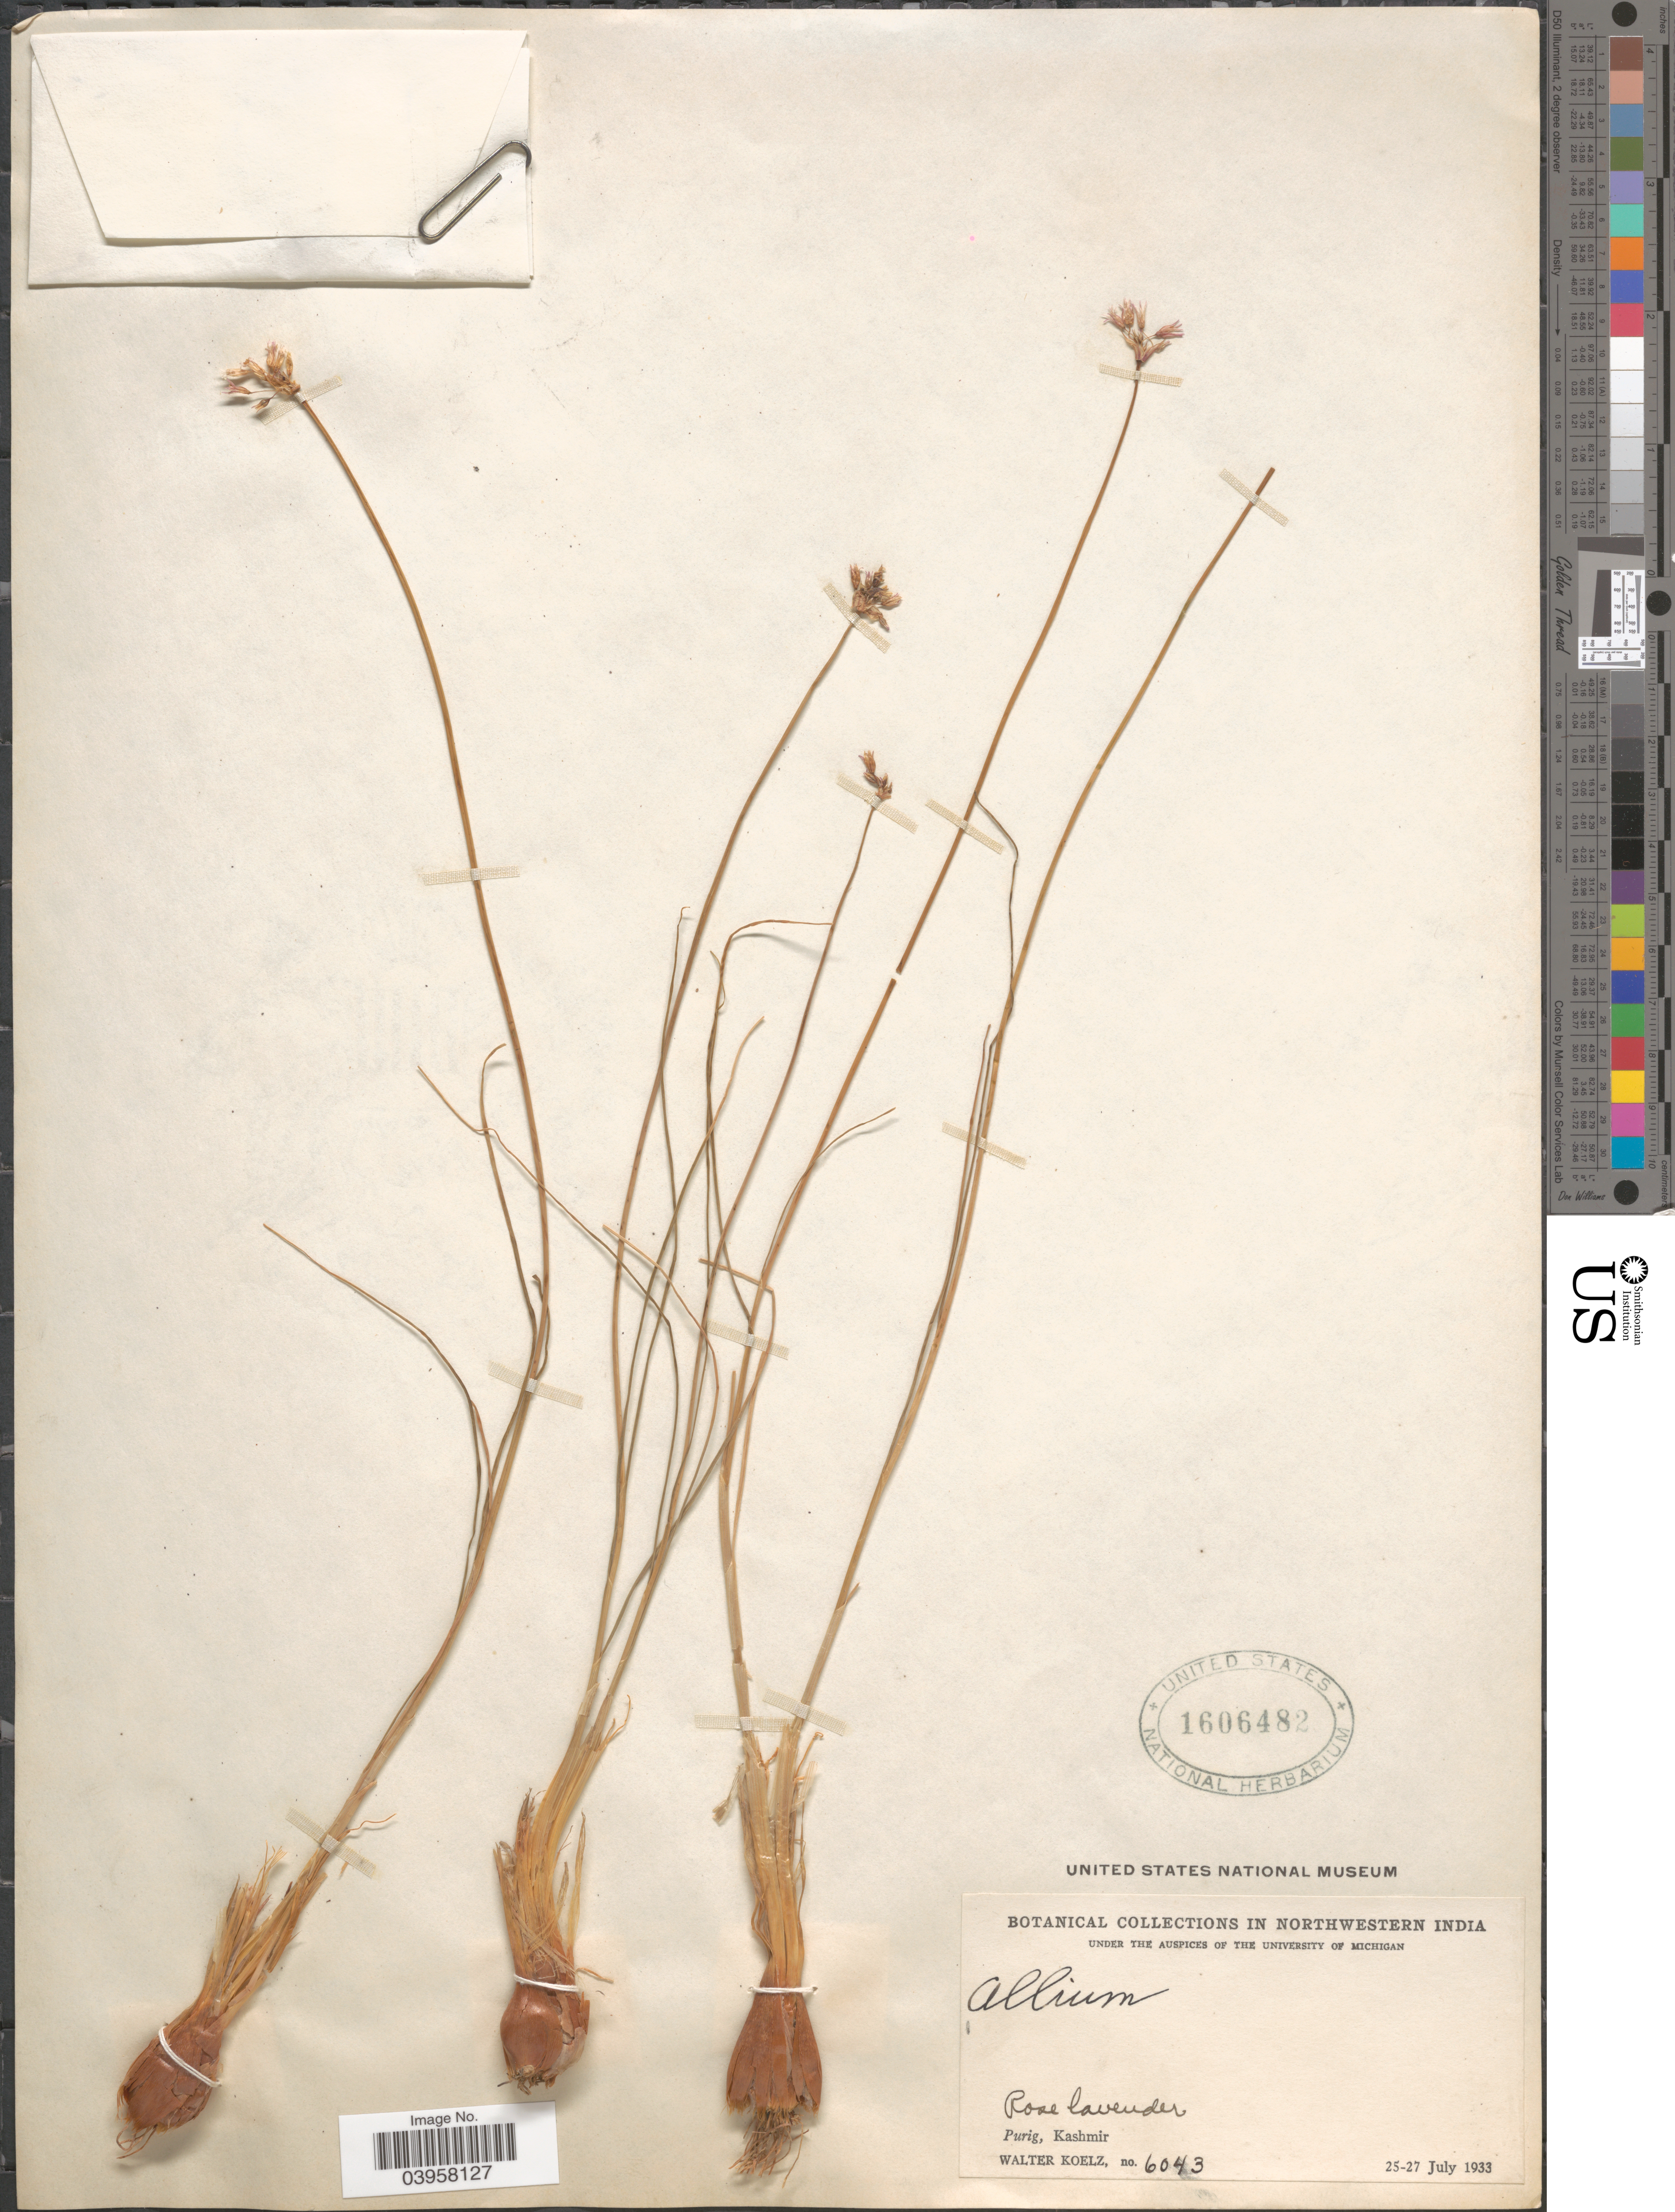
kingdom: Plantae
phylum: Tracheophyta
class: Liliopsida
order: Asparagales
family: Amaryllidaceae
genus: Allium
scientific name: Allium sp.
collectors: W. N. Koelz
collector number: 6043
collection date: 1933-07-25/1933-07-27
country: India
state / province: Jammu and Kashmir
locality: In Northwestern India. Purig, Kashmir.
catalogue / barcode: US 1606482